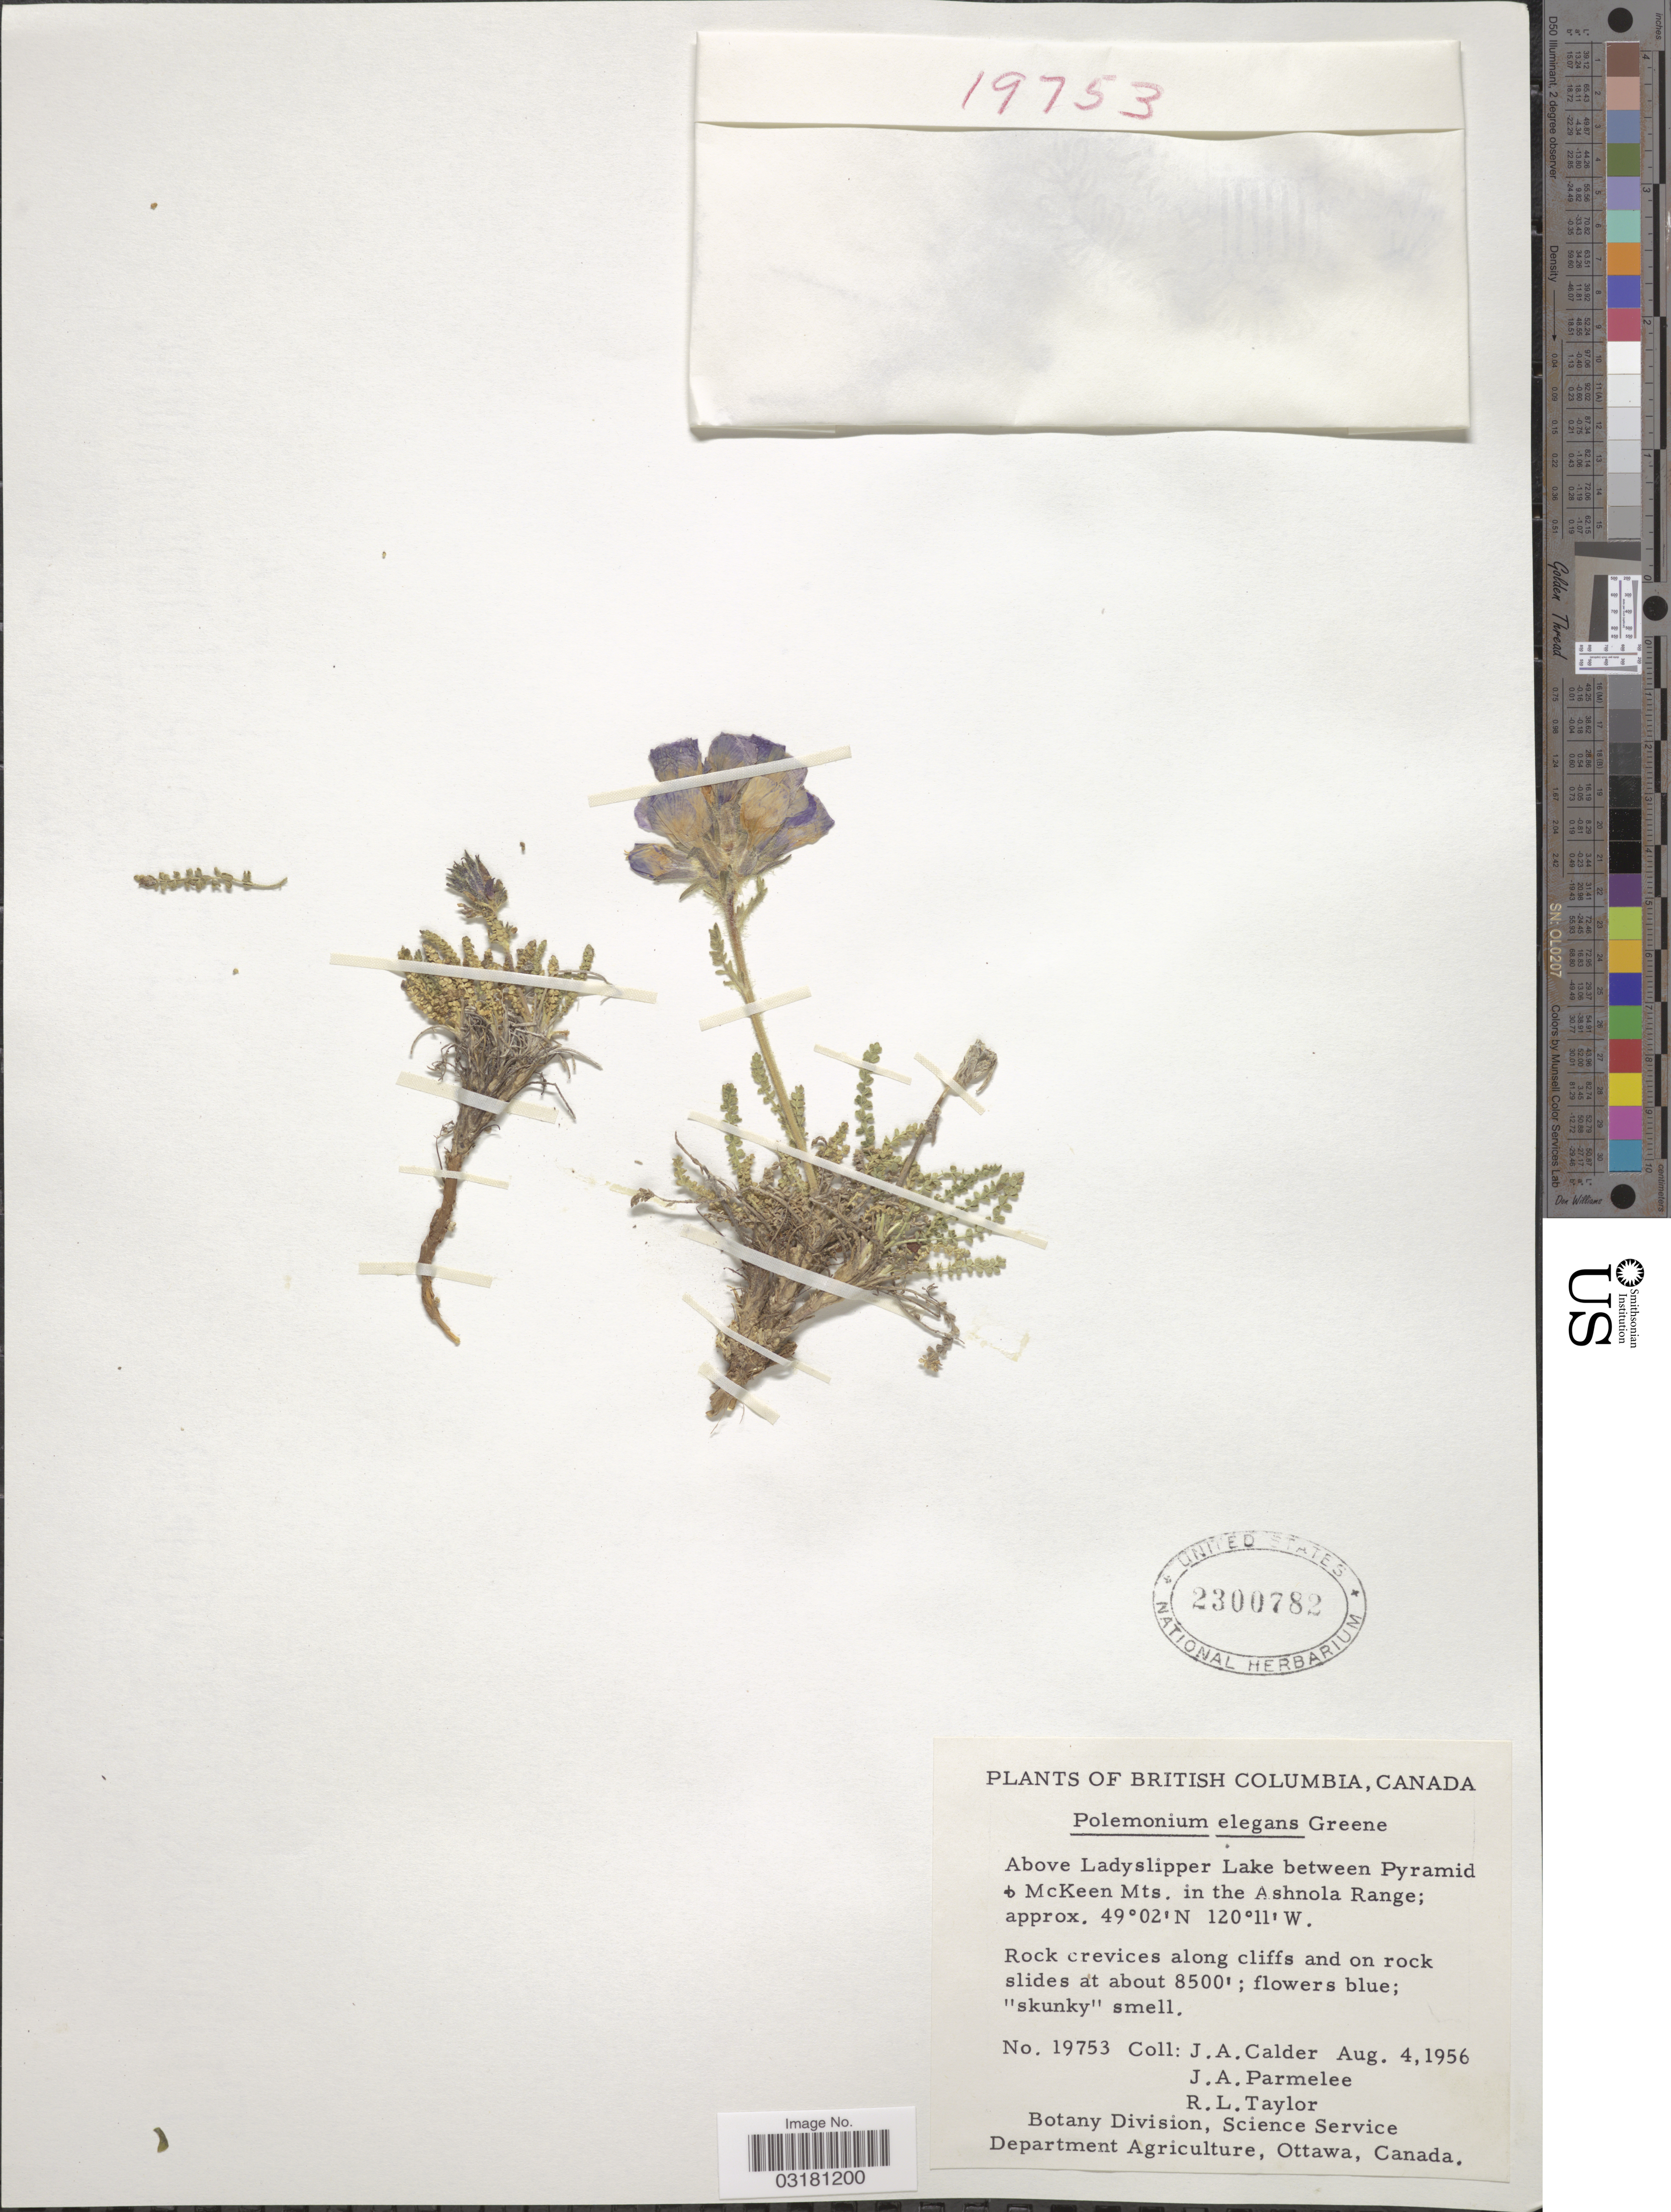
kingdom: Plantae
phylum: Tracheophyta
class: Magnoliopsida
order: Ericales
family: Polemoniaceae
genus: Polemonium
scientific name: Polemonium elegans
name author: S.W. Greene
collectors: J. A. Calder, J. A. Parmelee & R. Taylor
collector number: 19753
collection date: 1956-08-04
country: Canada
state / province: British Columbia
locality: Above Ladyslipper Lake between Pyramid & McKeen Mts. in the Ashnola Range.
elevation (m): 2591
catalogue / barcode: US 2300782